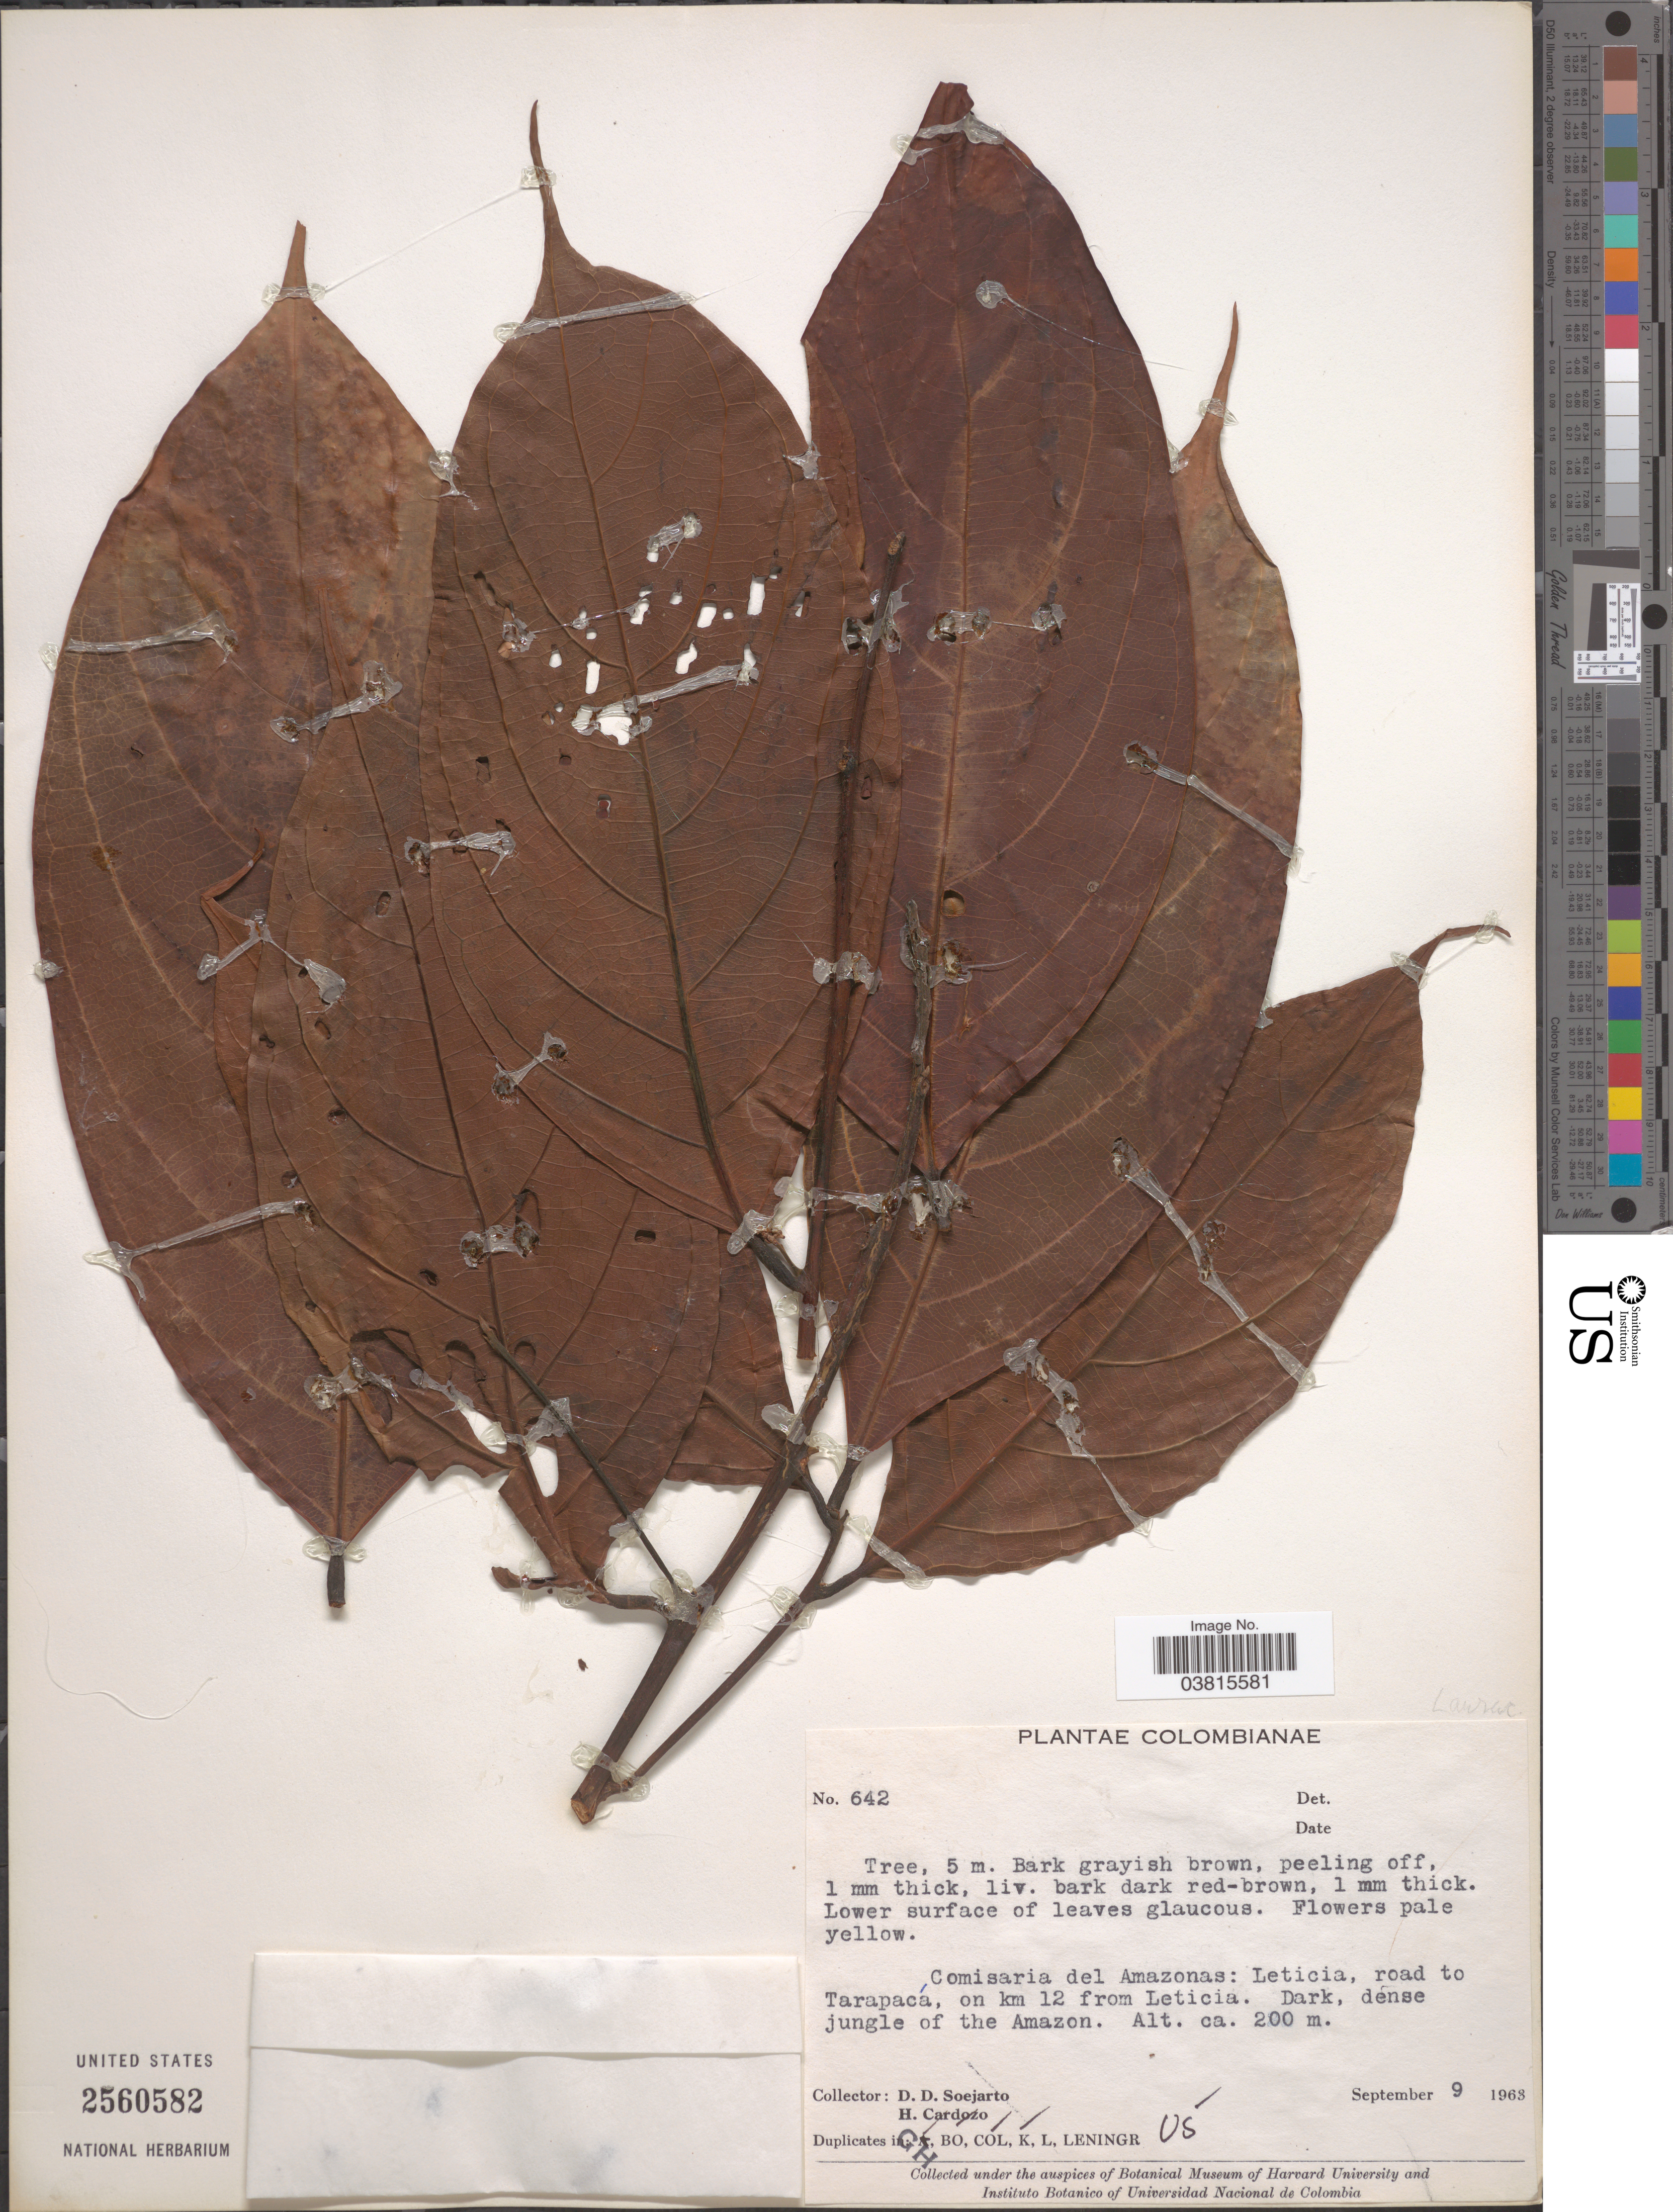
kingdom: Plantae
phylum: Tracheophyta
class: Magnoliopsida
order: Laurales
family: Lauraceae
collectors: H. Cardozo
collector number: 642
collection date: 1968-09-09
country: Colombia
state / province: Amazônas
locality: Comisaria del Amazonas: Leticia, road to Tarapacá, on km 12 from Leticia. Dark, denkse jungle of the Amazon.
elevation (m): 200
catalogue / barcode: US 2560582